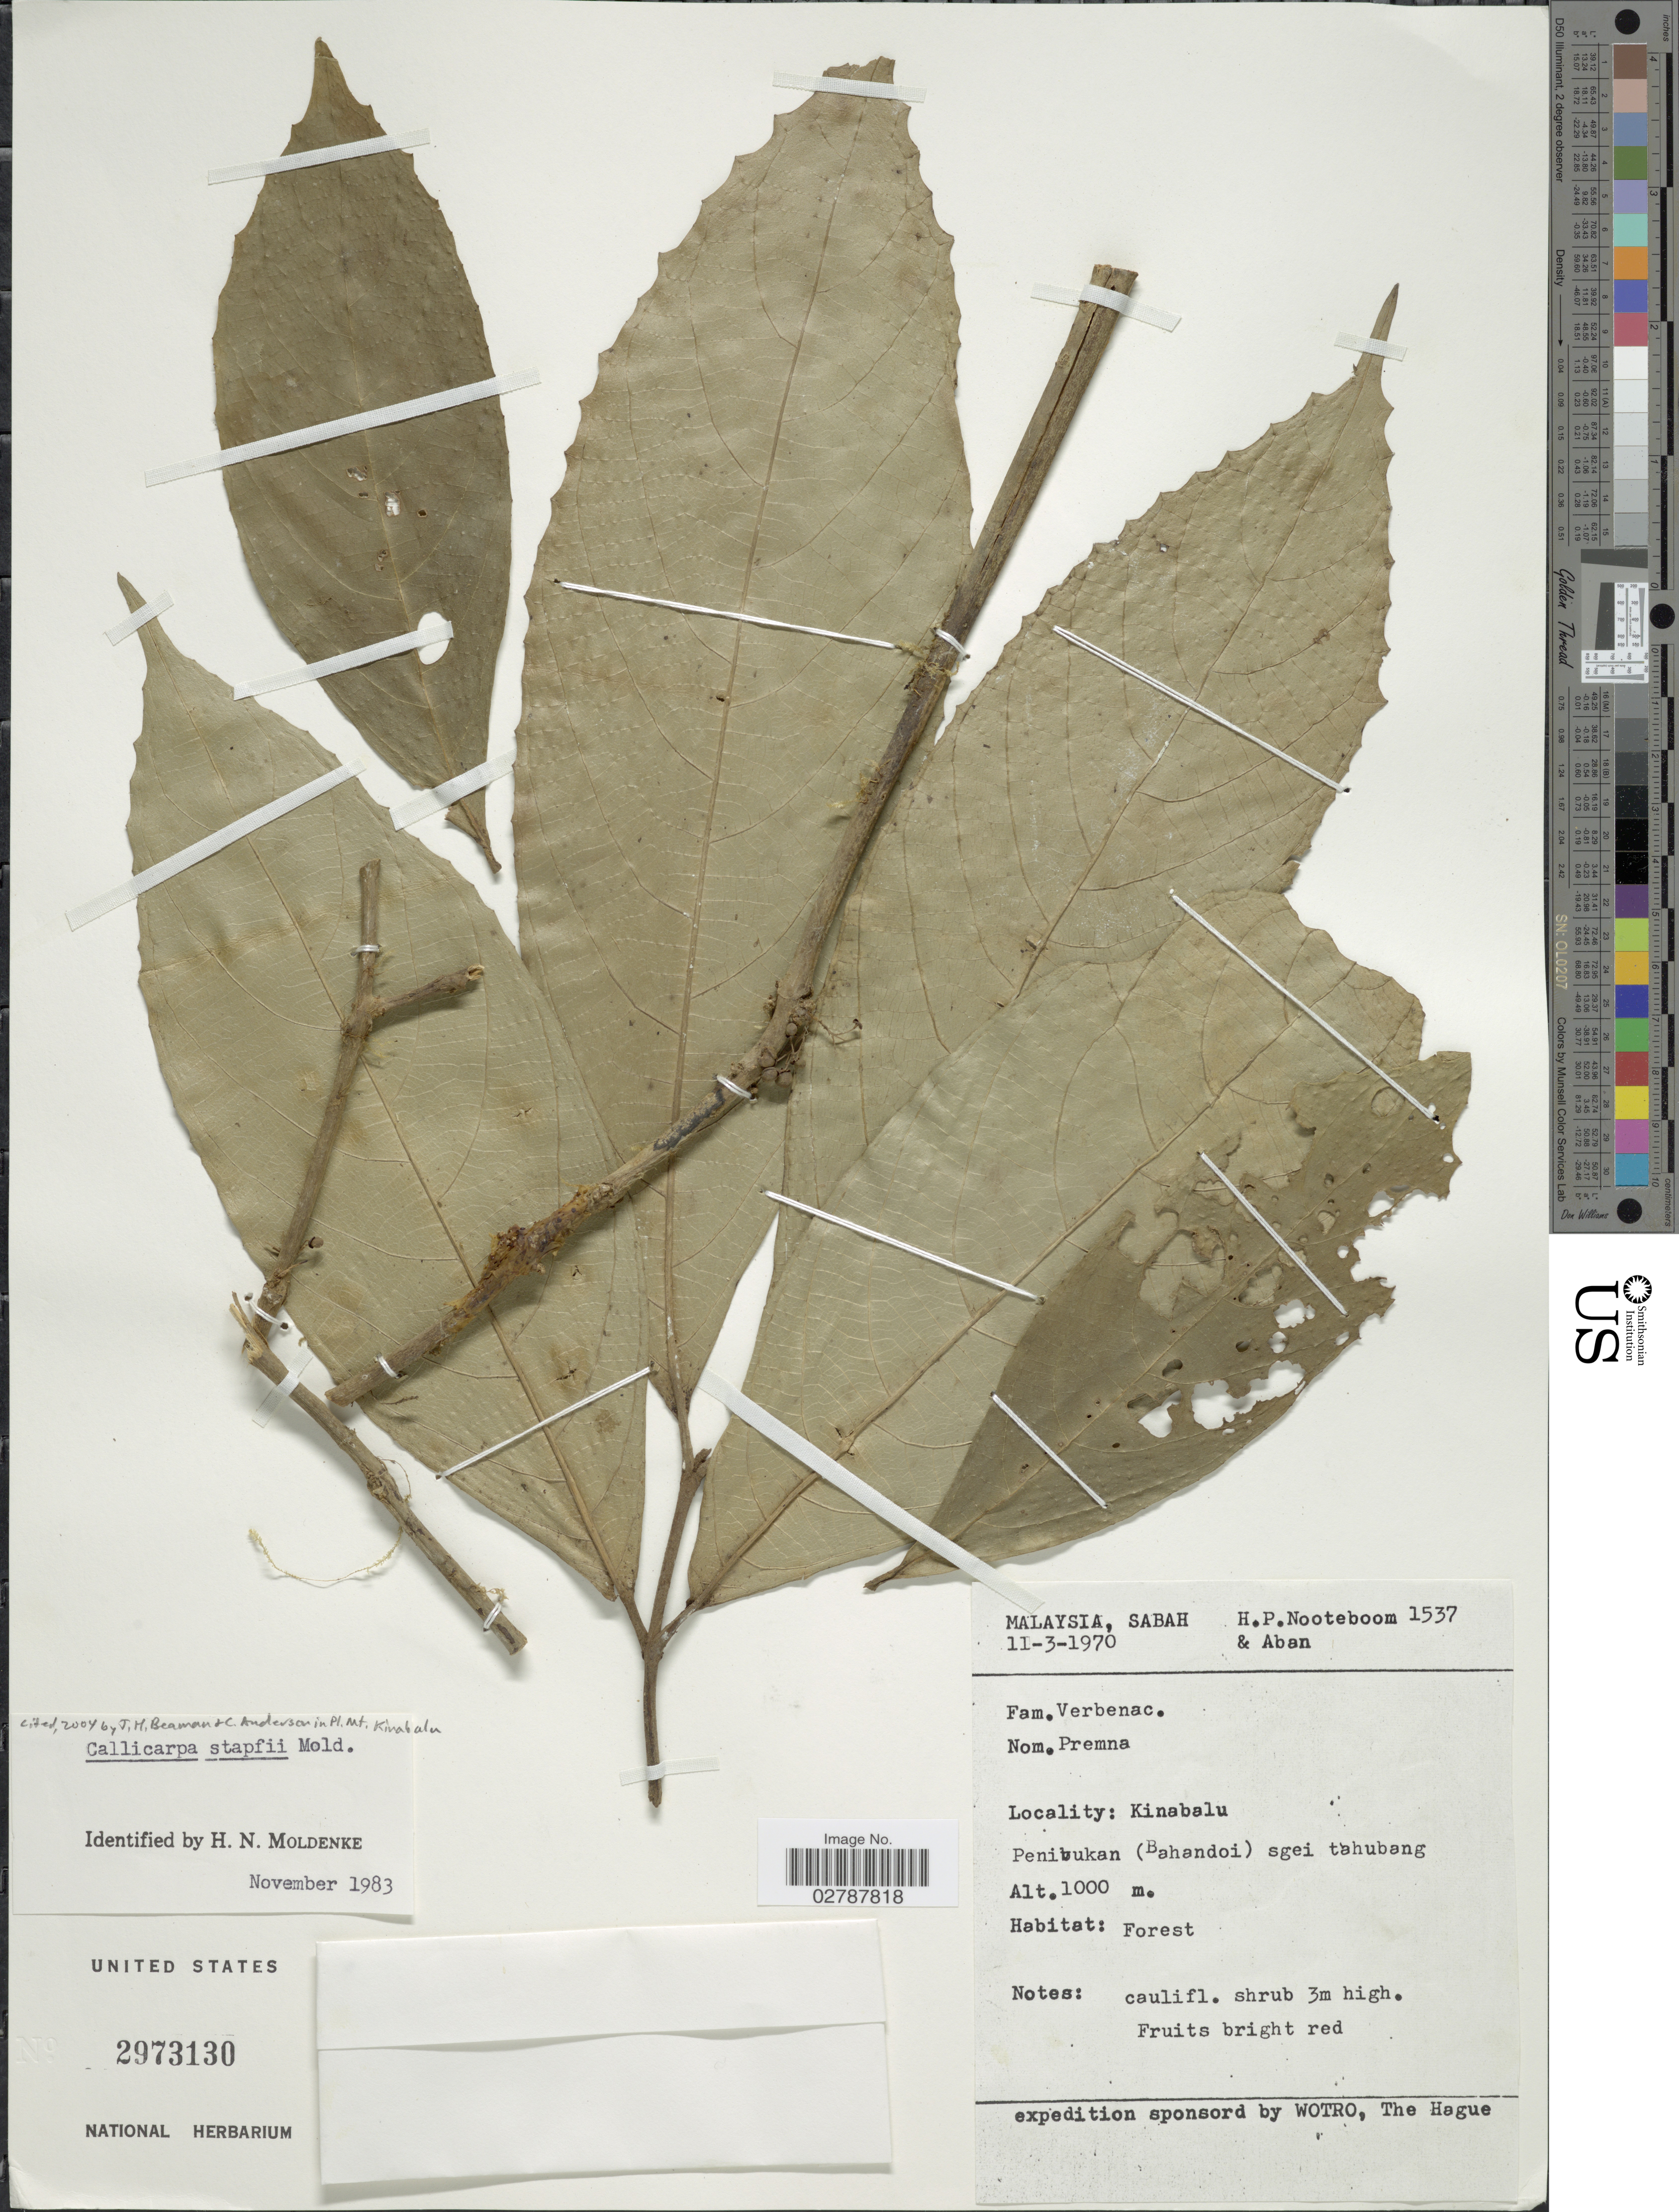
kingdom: Plantae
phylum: Tracheophyta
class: Magnoliopsida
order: Lamiales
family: Lamiaceae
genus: Callicarpa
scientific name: Callicarpa stapfii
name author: Moldenke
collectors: H. P. Nooteboom & -- Aban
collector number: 1537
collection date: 1970-03-11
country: Malaysia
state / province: Sabah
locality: Kinabalu. Penibukan (Bahandoi) sgei tahubang.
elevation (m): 1000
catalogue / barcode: US 2973130